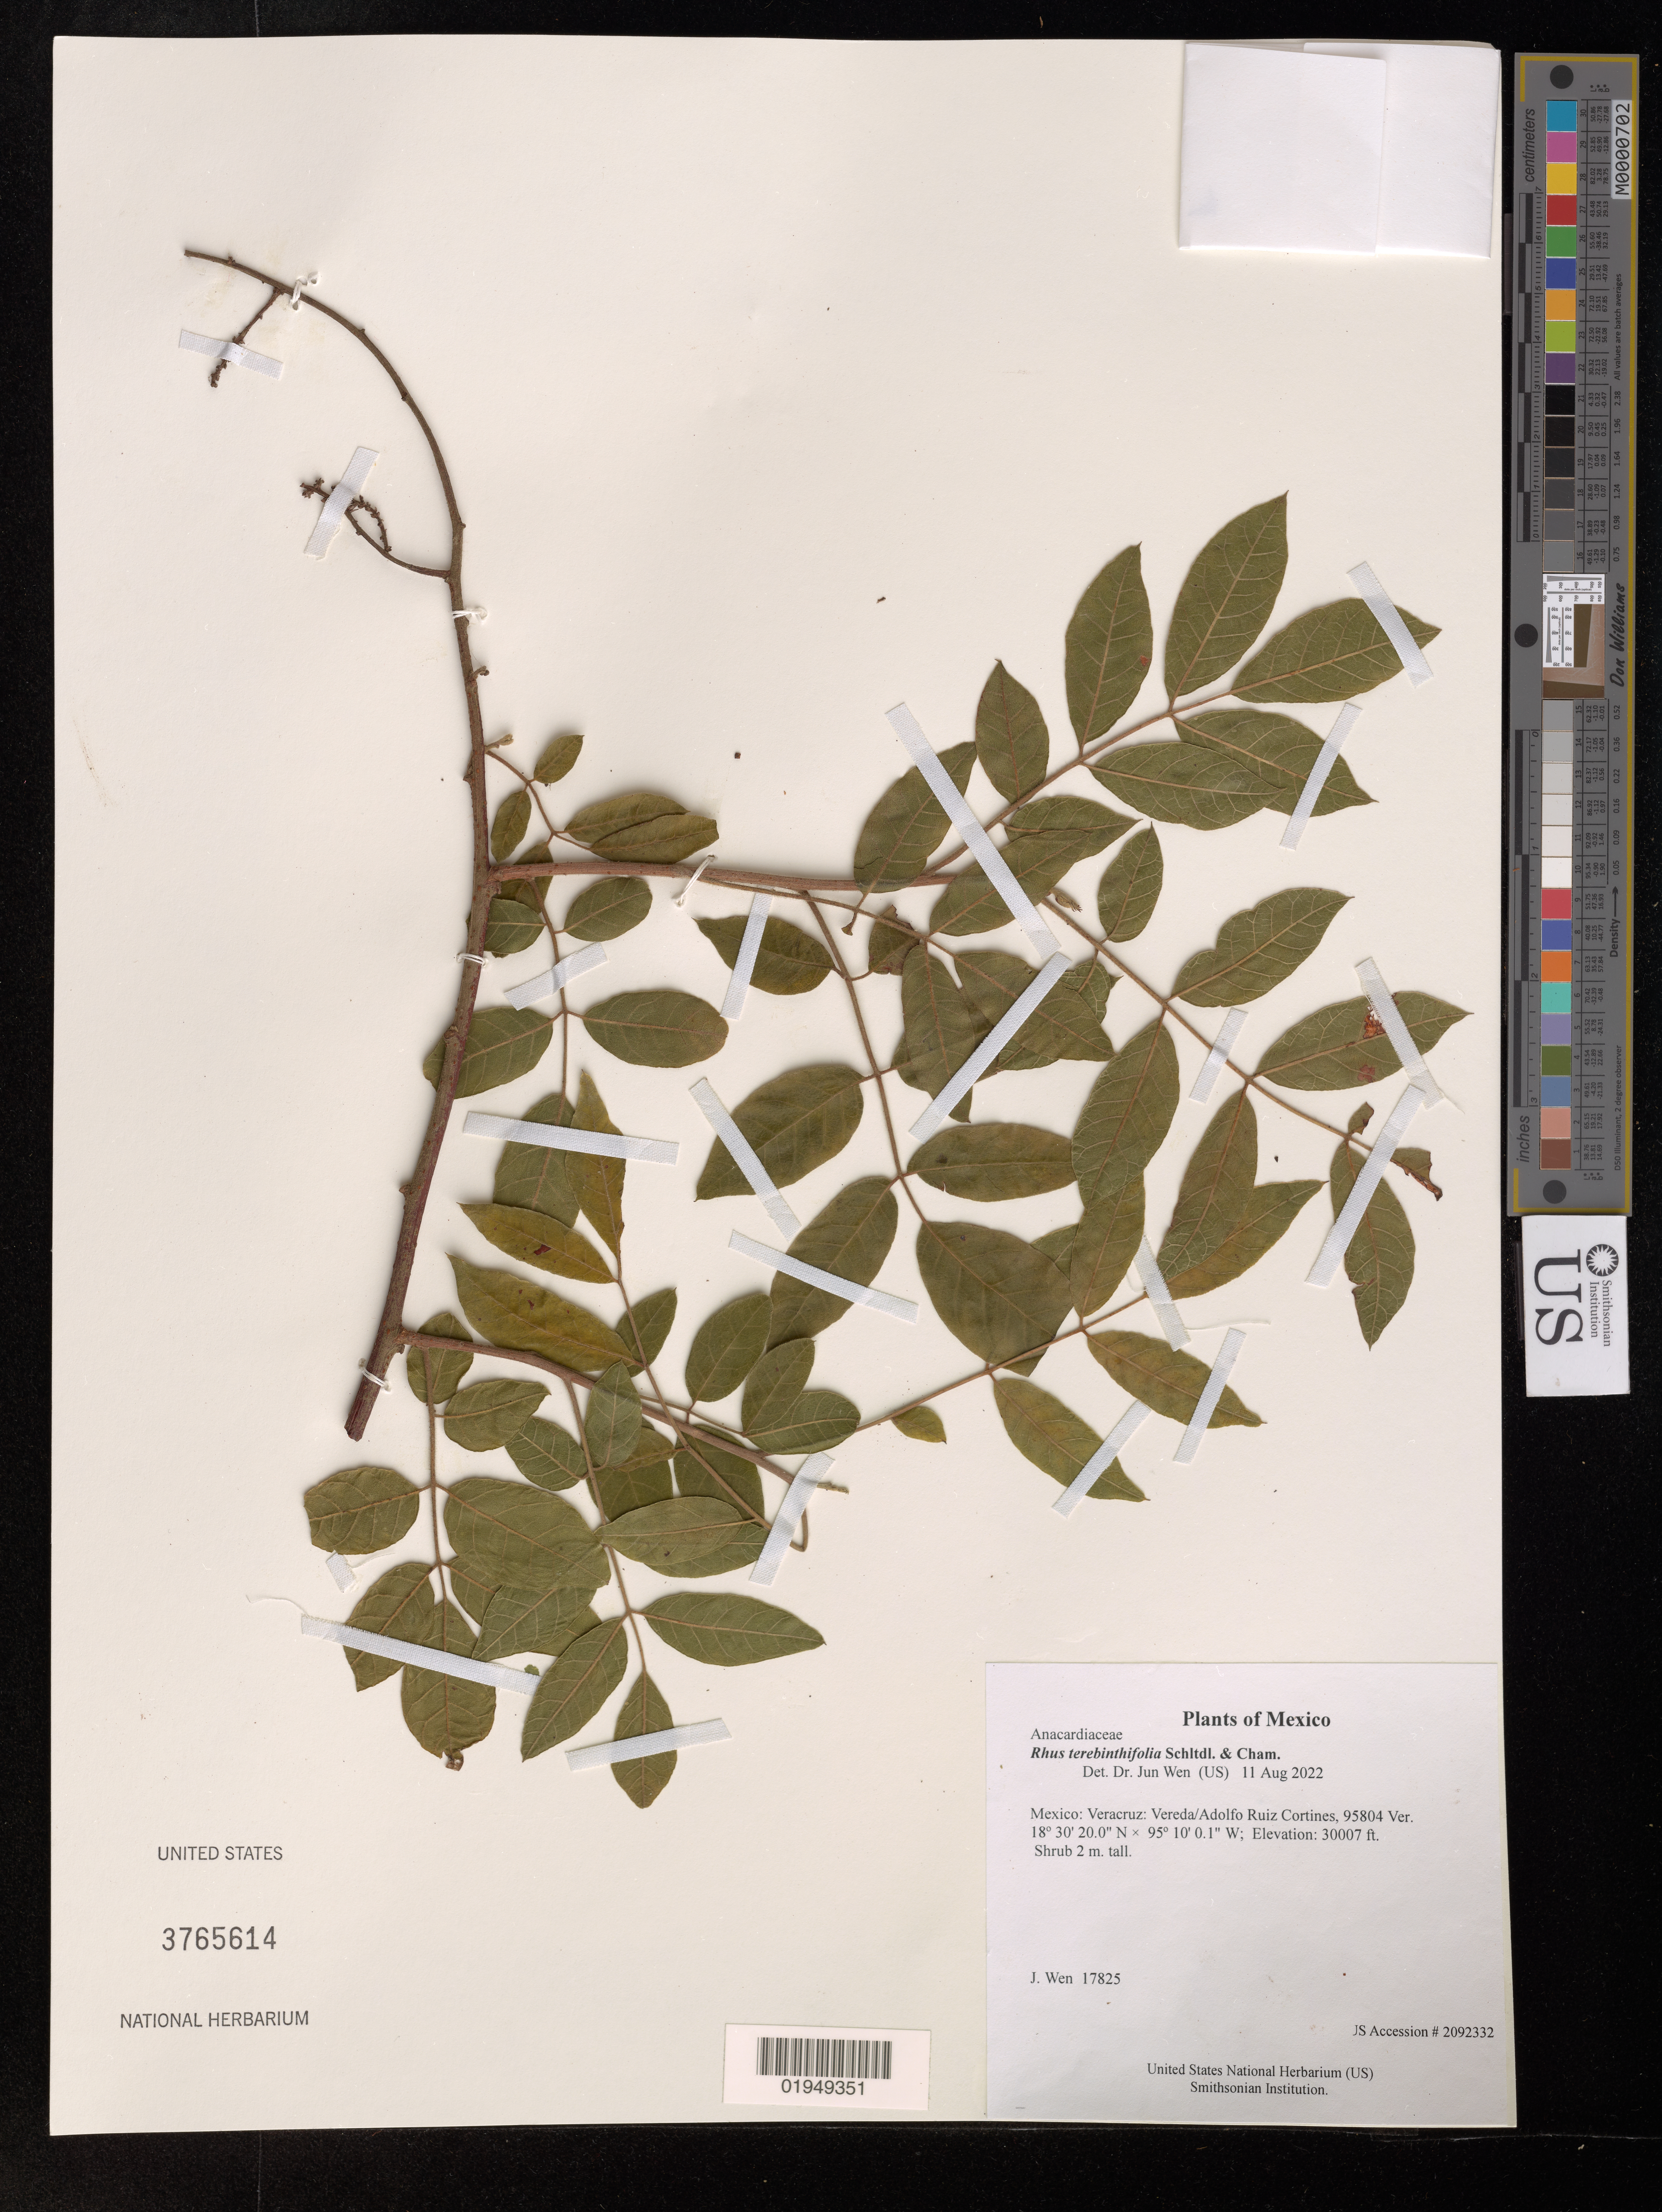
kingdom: Plantae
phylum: Tracheophyta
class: Magnoliopsida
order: Sapindales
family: Anacardiaceae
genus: Rhus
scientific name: Rhus terebinthifolia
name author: Schltdl. & Cham.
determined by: Wen, Jun, (BOT), Smithsonian Institution - National Museum of Natural History (UNITED STATES)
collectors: J. Wen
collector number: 17825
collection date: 2022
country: Mexico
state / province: Veracruz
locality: Vereda/Adolfo Ruiz Cortines, 95804 Ver.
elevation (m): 9146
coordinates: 18 30333 N, 95 10.002 W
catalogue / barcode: US 3765614